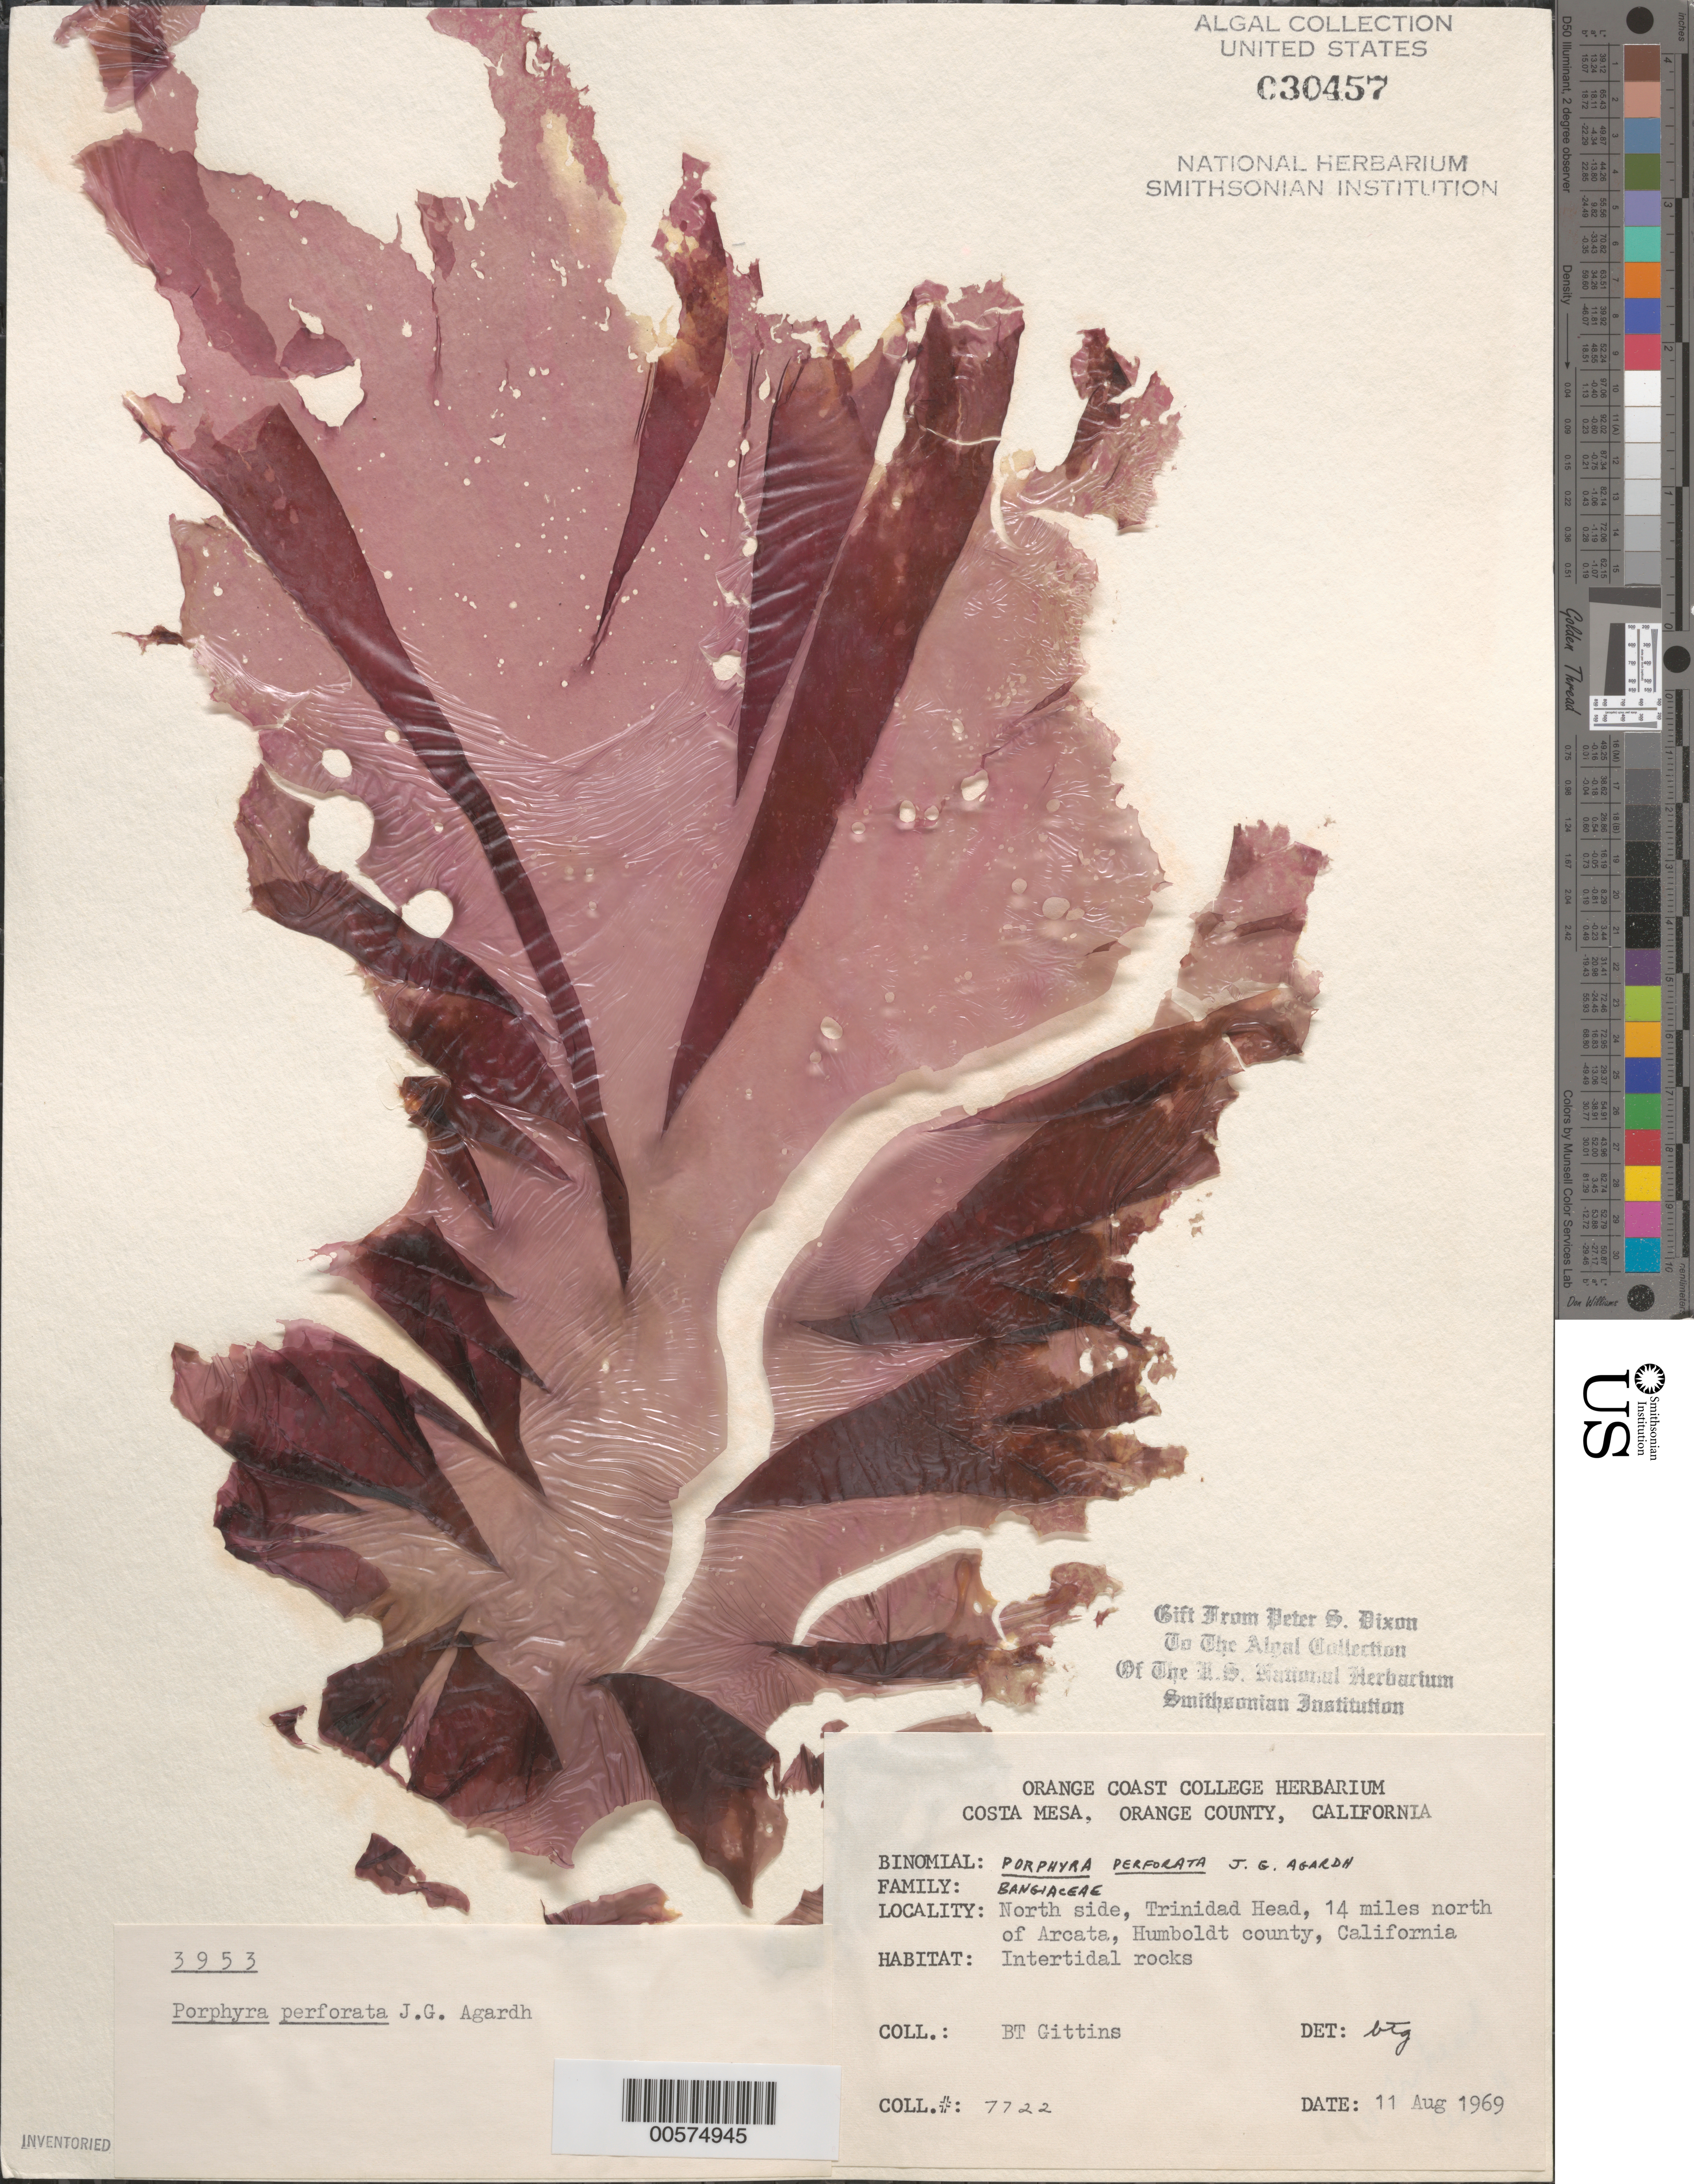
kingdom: Plantae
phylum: Rhodophyta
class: Bangiophyceae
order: Bangiales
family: Bangiaceae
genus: Pyropia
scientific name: Pyropia perforata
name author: (J. Agardh) S.C. Lindstrom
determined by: Algae name updating Project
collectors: B. Gittins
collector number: BTG 7722 & PSD 3953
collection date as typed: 11 Aug 1969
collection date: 1969-08-11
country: United States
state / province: California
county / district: Humboldt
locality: Trinidad Head, 14 miles north of Arcata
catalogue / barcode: US 30457